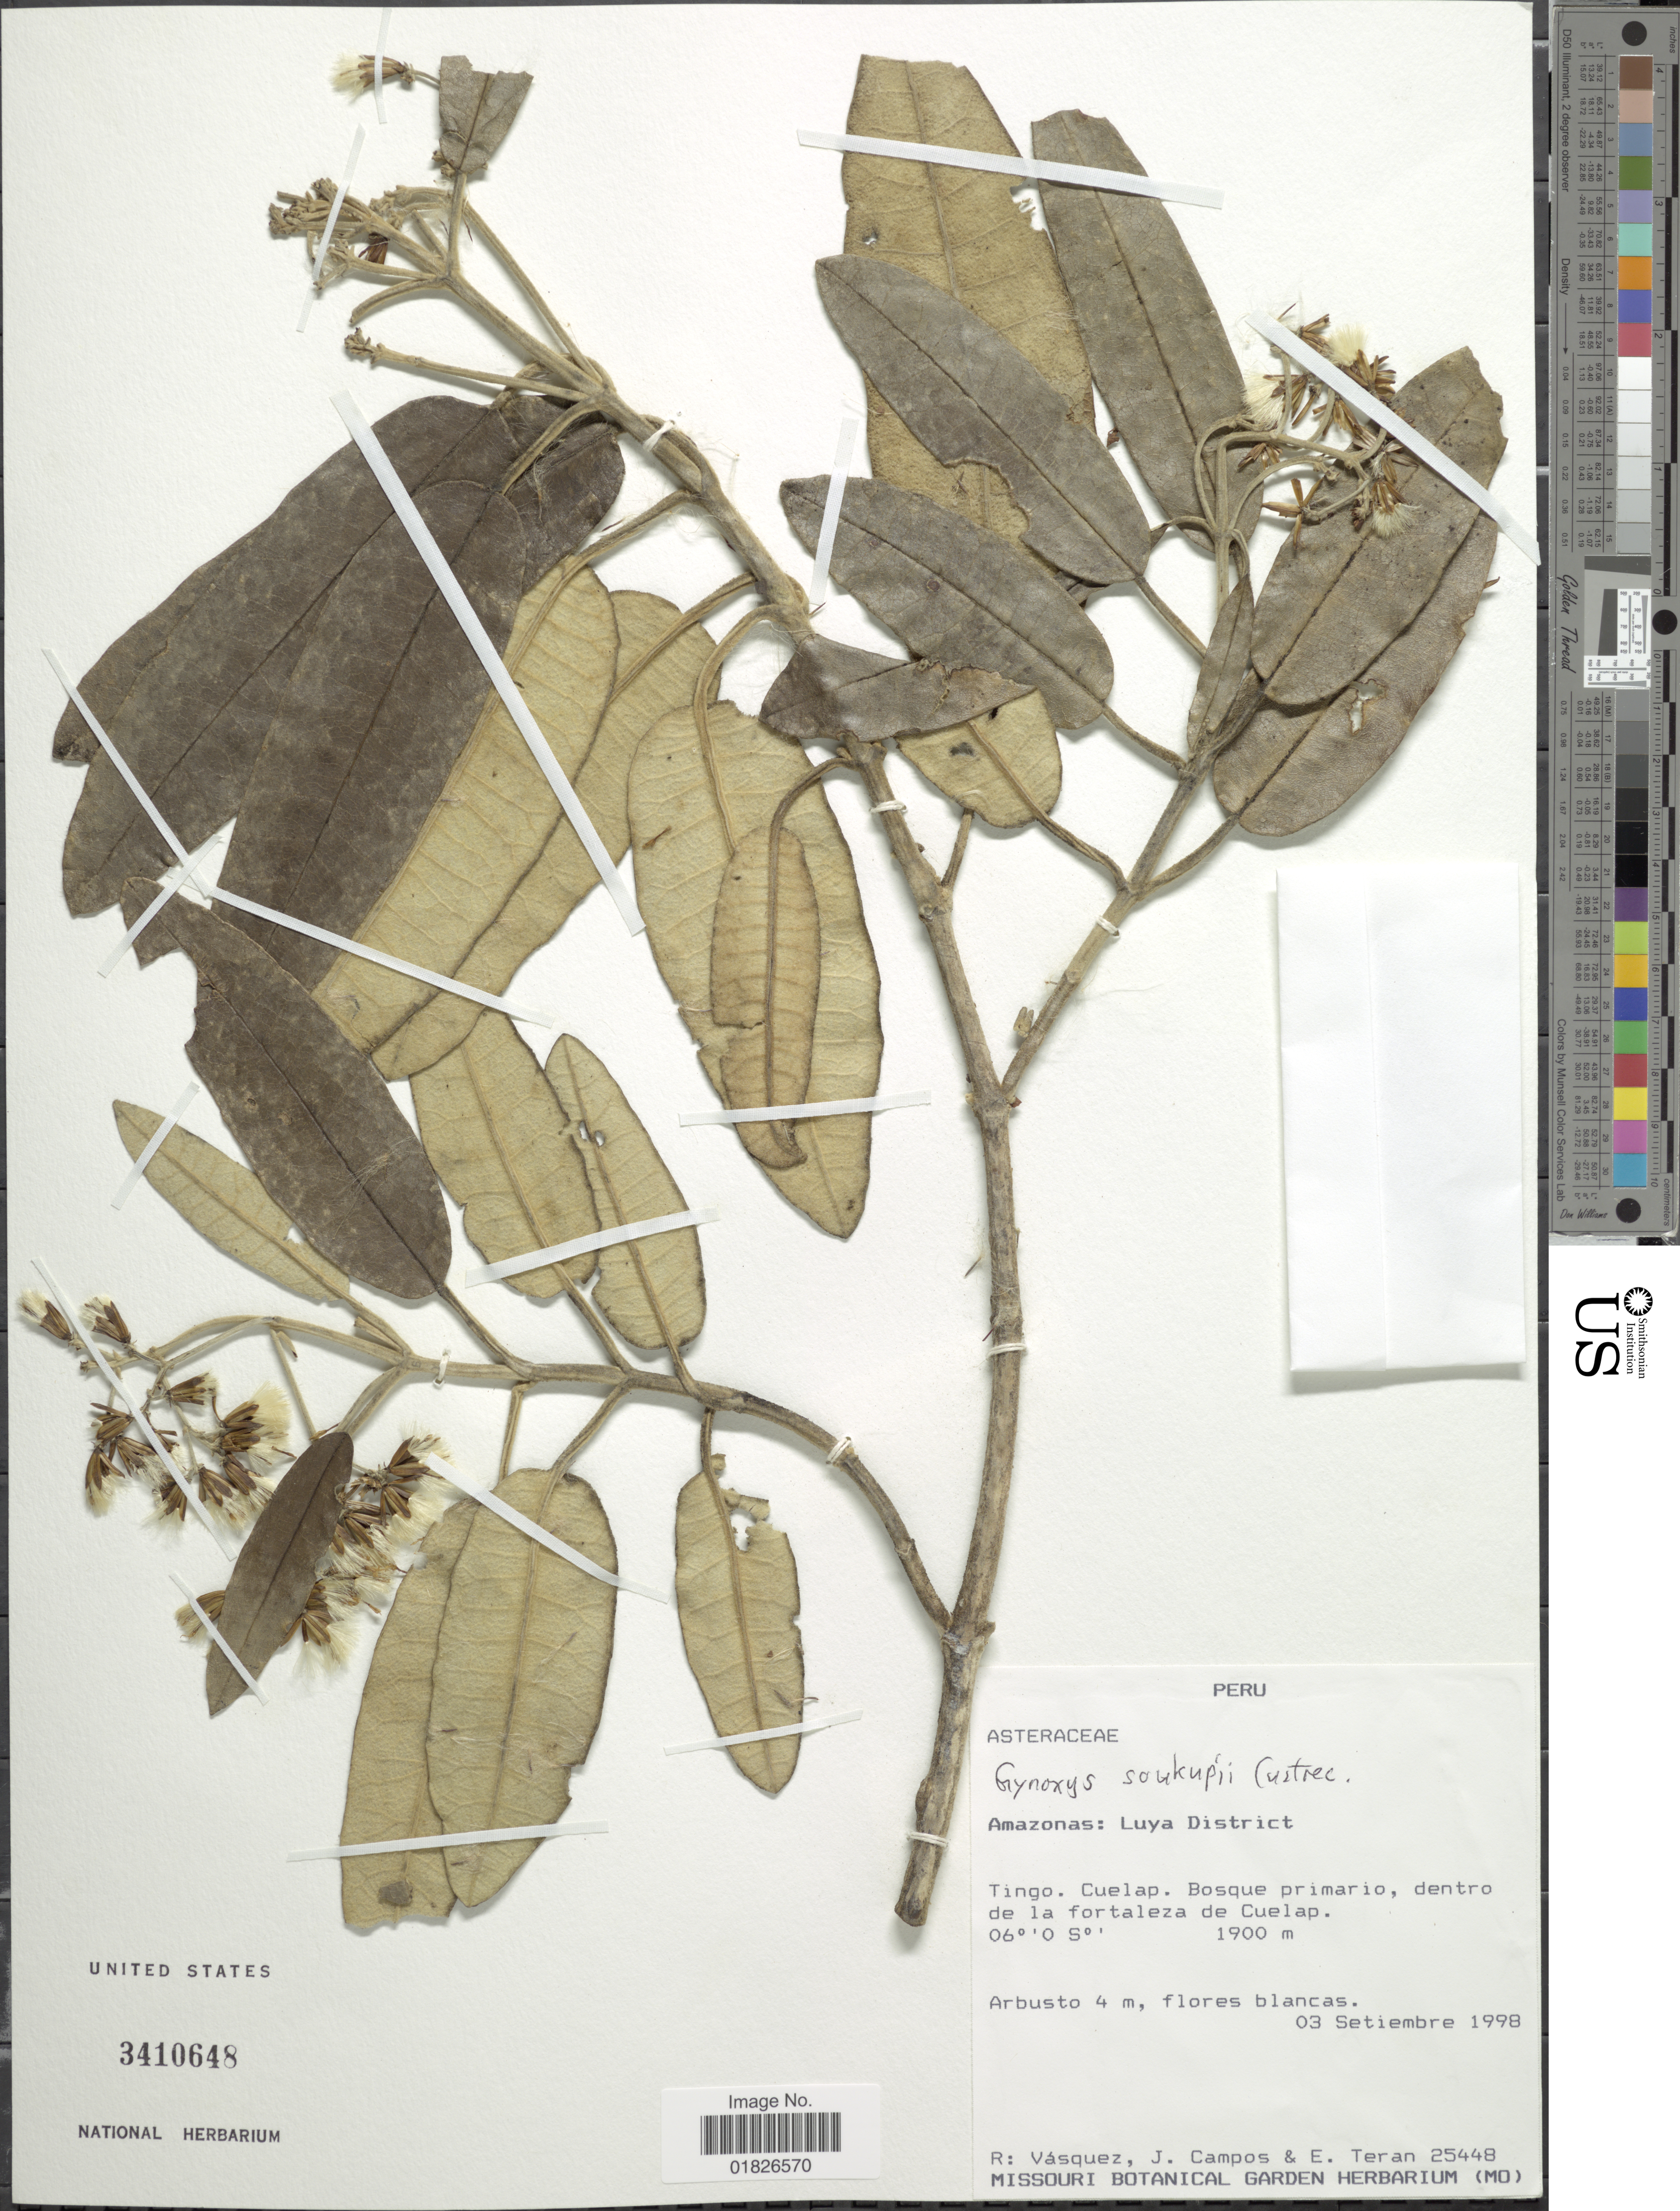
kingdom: Plantae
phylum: Tracheophyta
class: Magnoliopsida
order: Asterales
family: Asteraceae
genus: Gynoxys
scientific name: Gynoxys soukupii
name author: Cuatrec.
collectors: R. Vásquez, J. Campos & E. Teran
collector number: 25448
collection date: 1998-09-03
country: Peru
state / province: Amazonas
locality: Luya District, Tingo, Cuelap, dentro de la fortaleza de Cuelap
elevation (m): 1900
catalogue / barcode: US 3410648